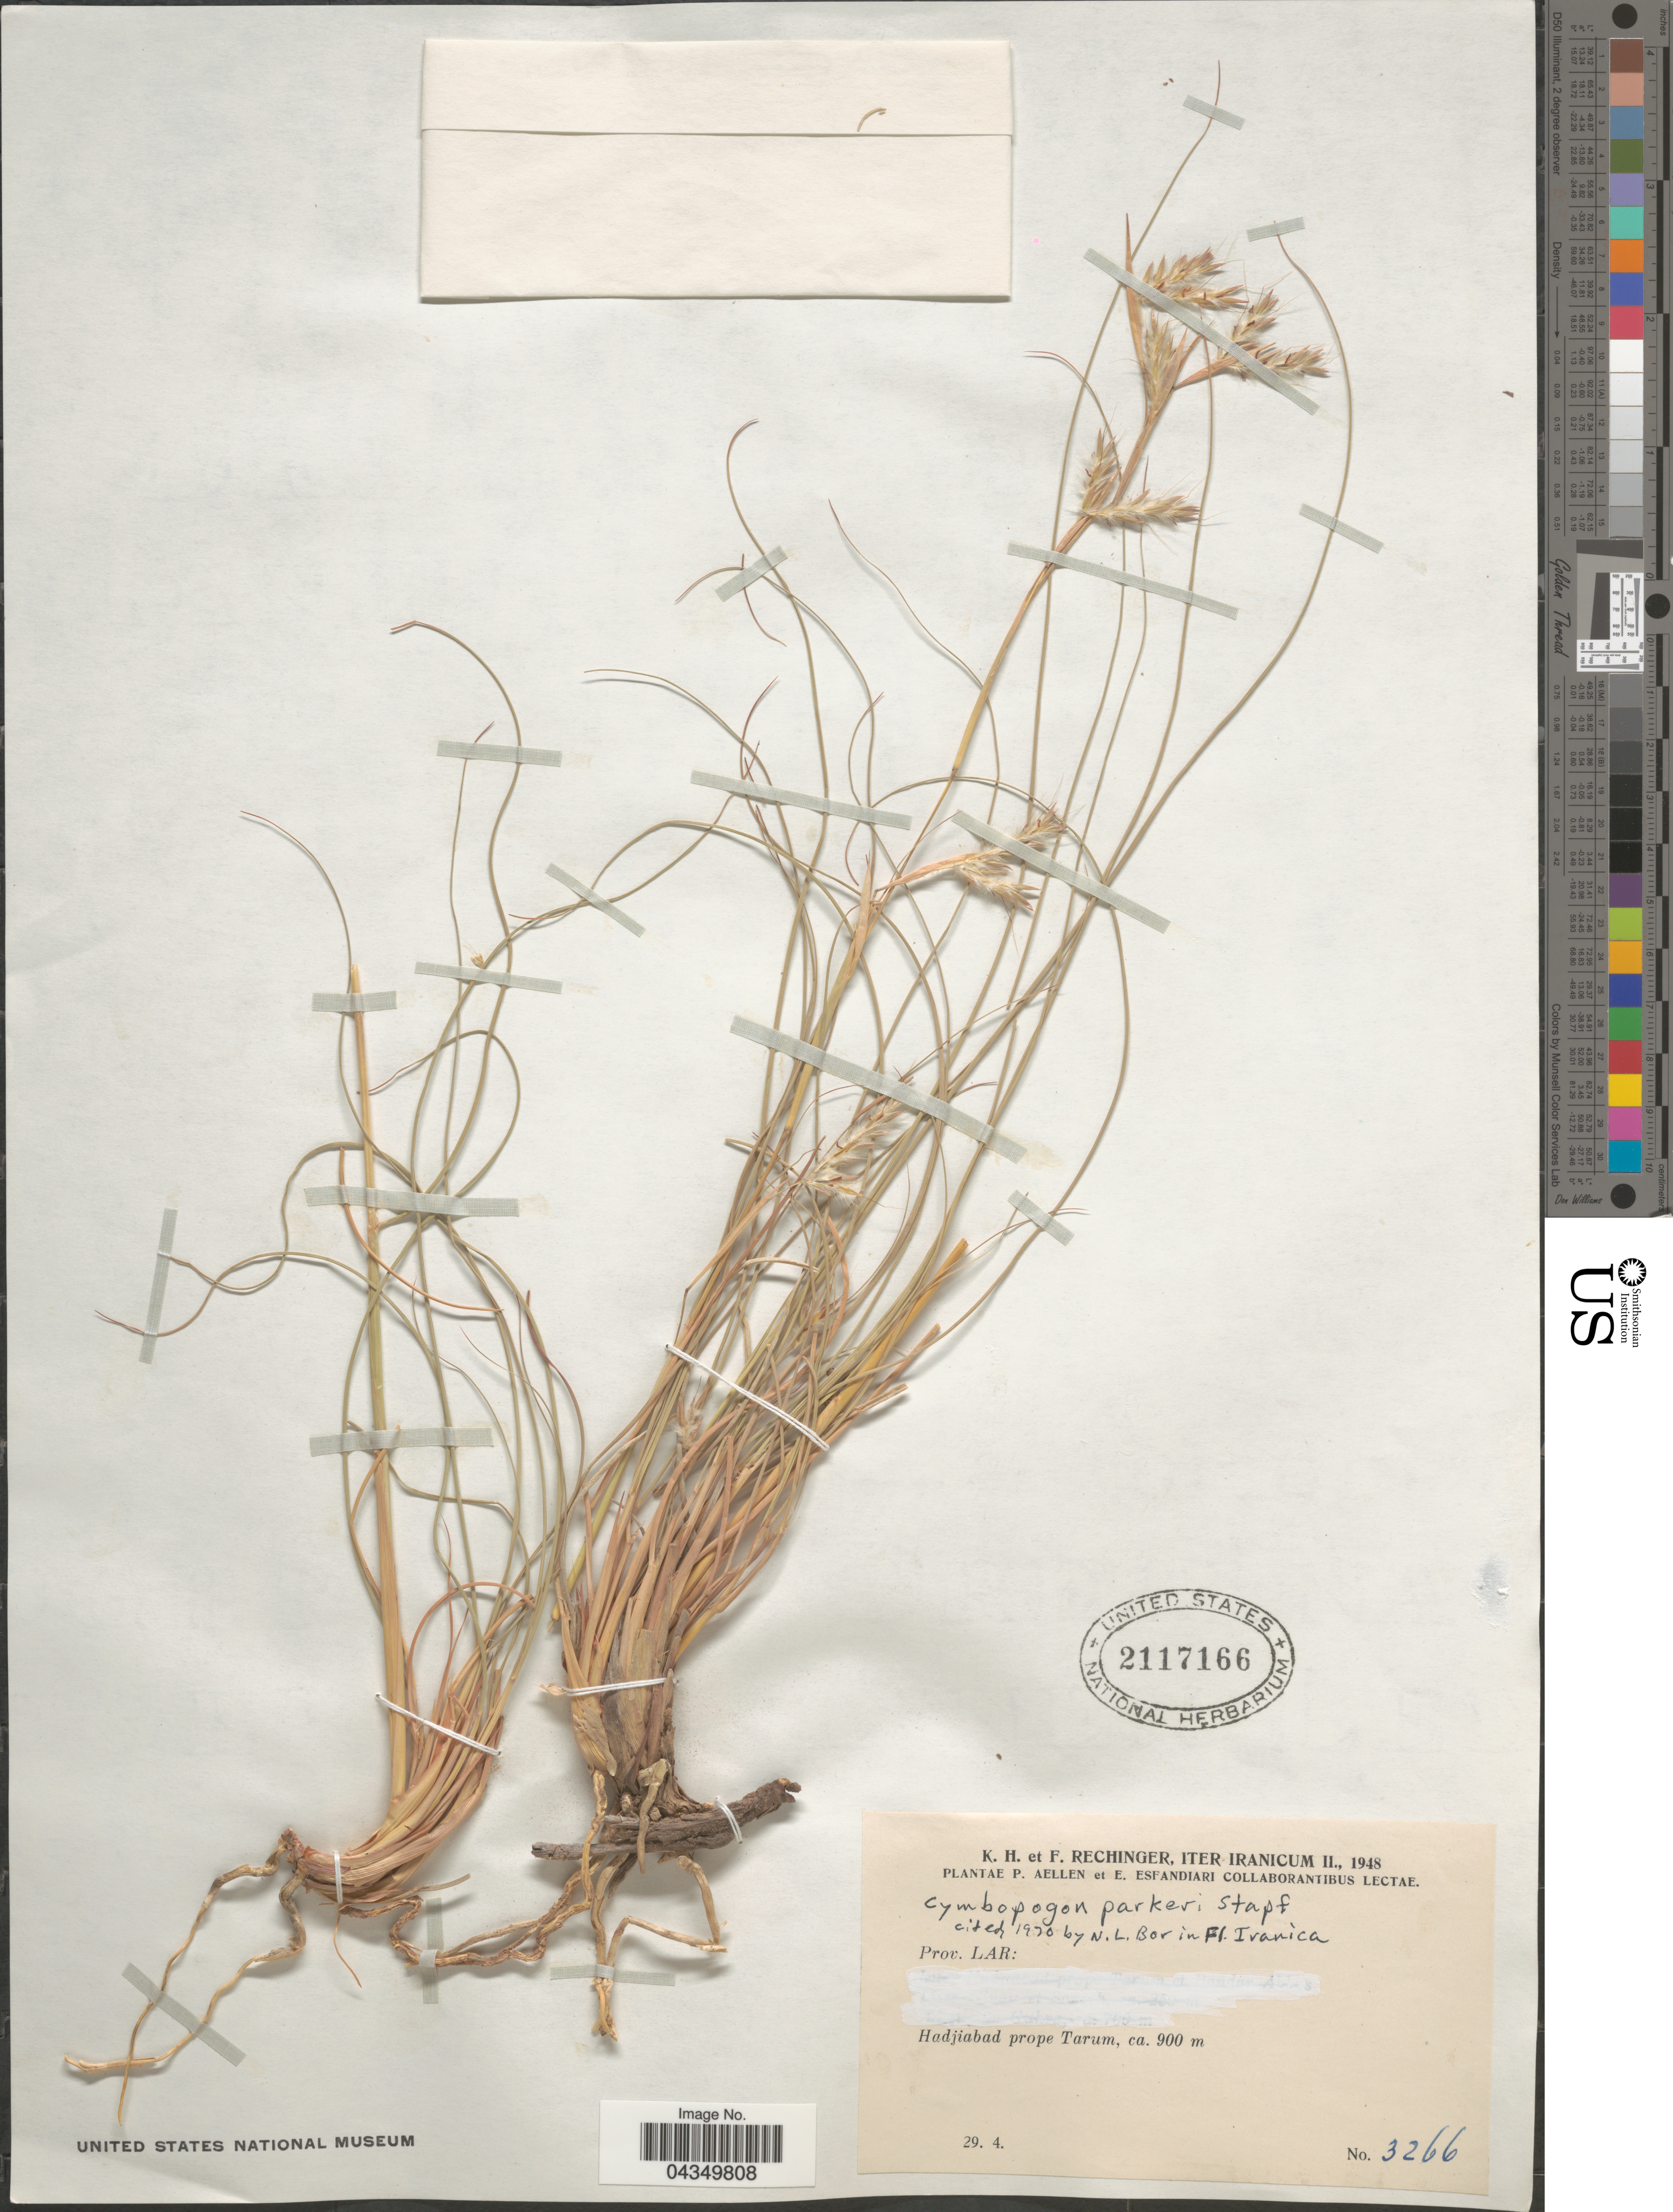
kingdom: Plantae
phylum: Tracheophyta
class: Liliopsida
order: Poales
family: Poaceae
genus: Cymbopogon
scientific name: Cymbopogon commutatus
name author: (Steud.) Stapf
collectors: K. H. Rechinger & F. Rechinger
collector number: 3266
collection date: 1948-04-29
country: Iran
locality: Iter Iranicum II., 1948. Prov. Lar: Hadjiabad prope Tarum.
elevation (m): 900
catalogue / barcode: US 2117166